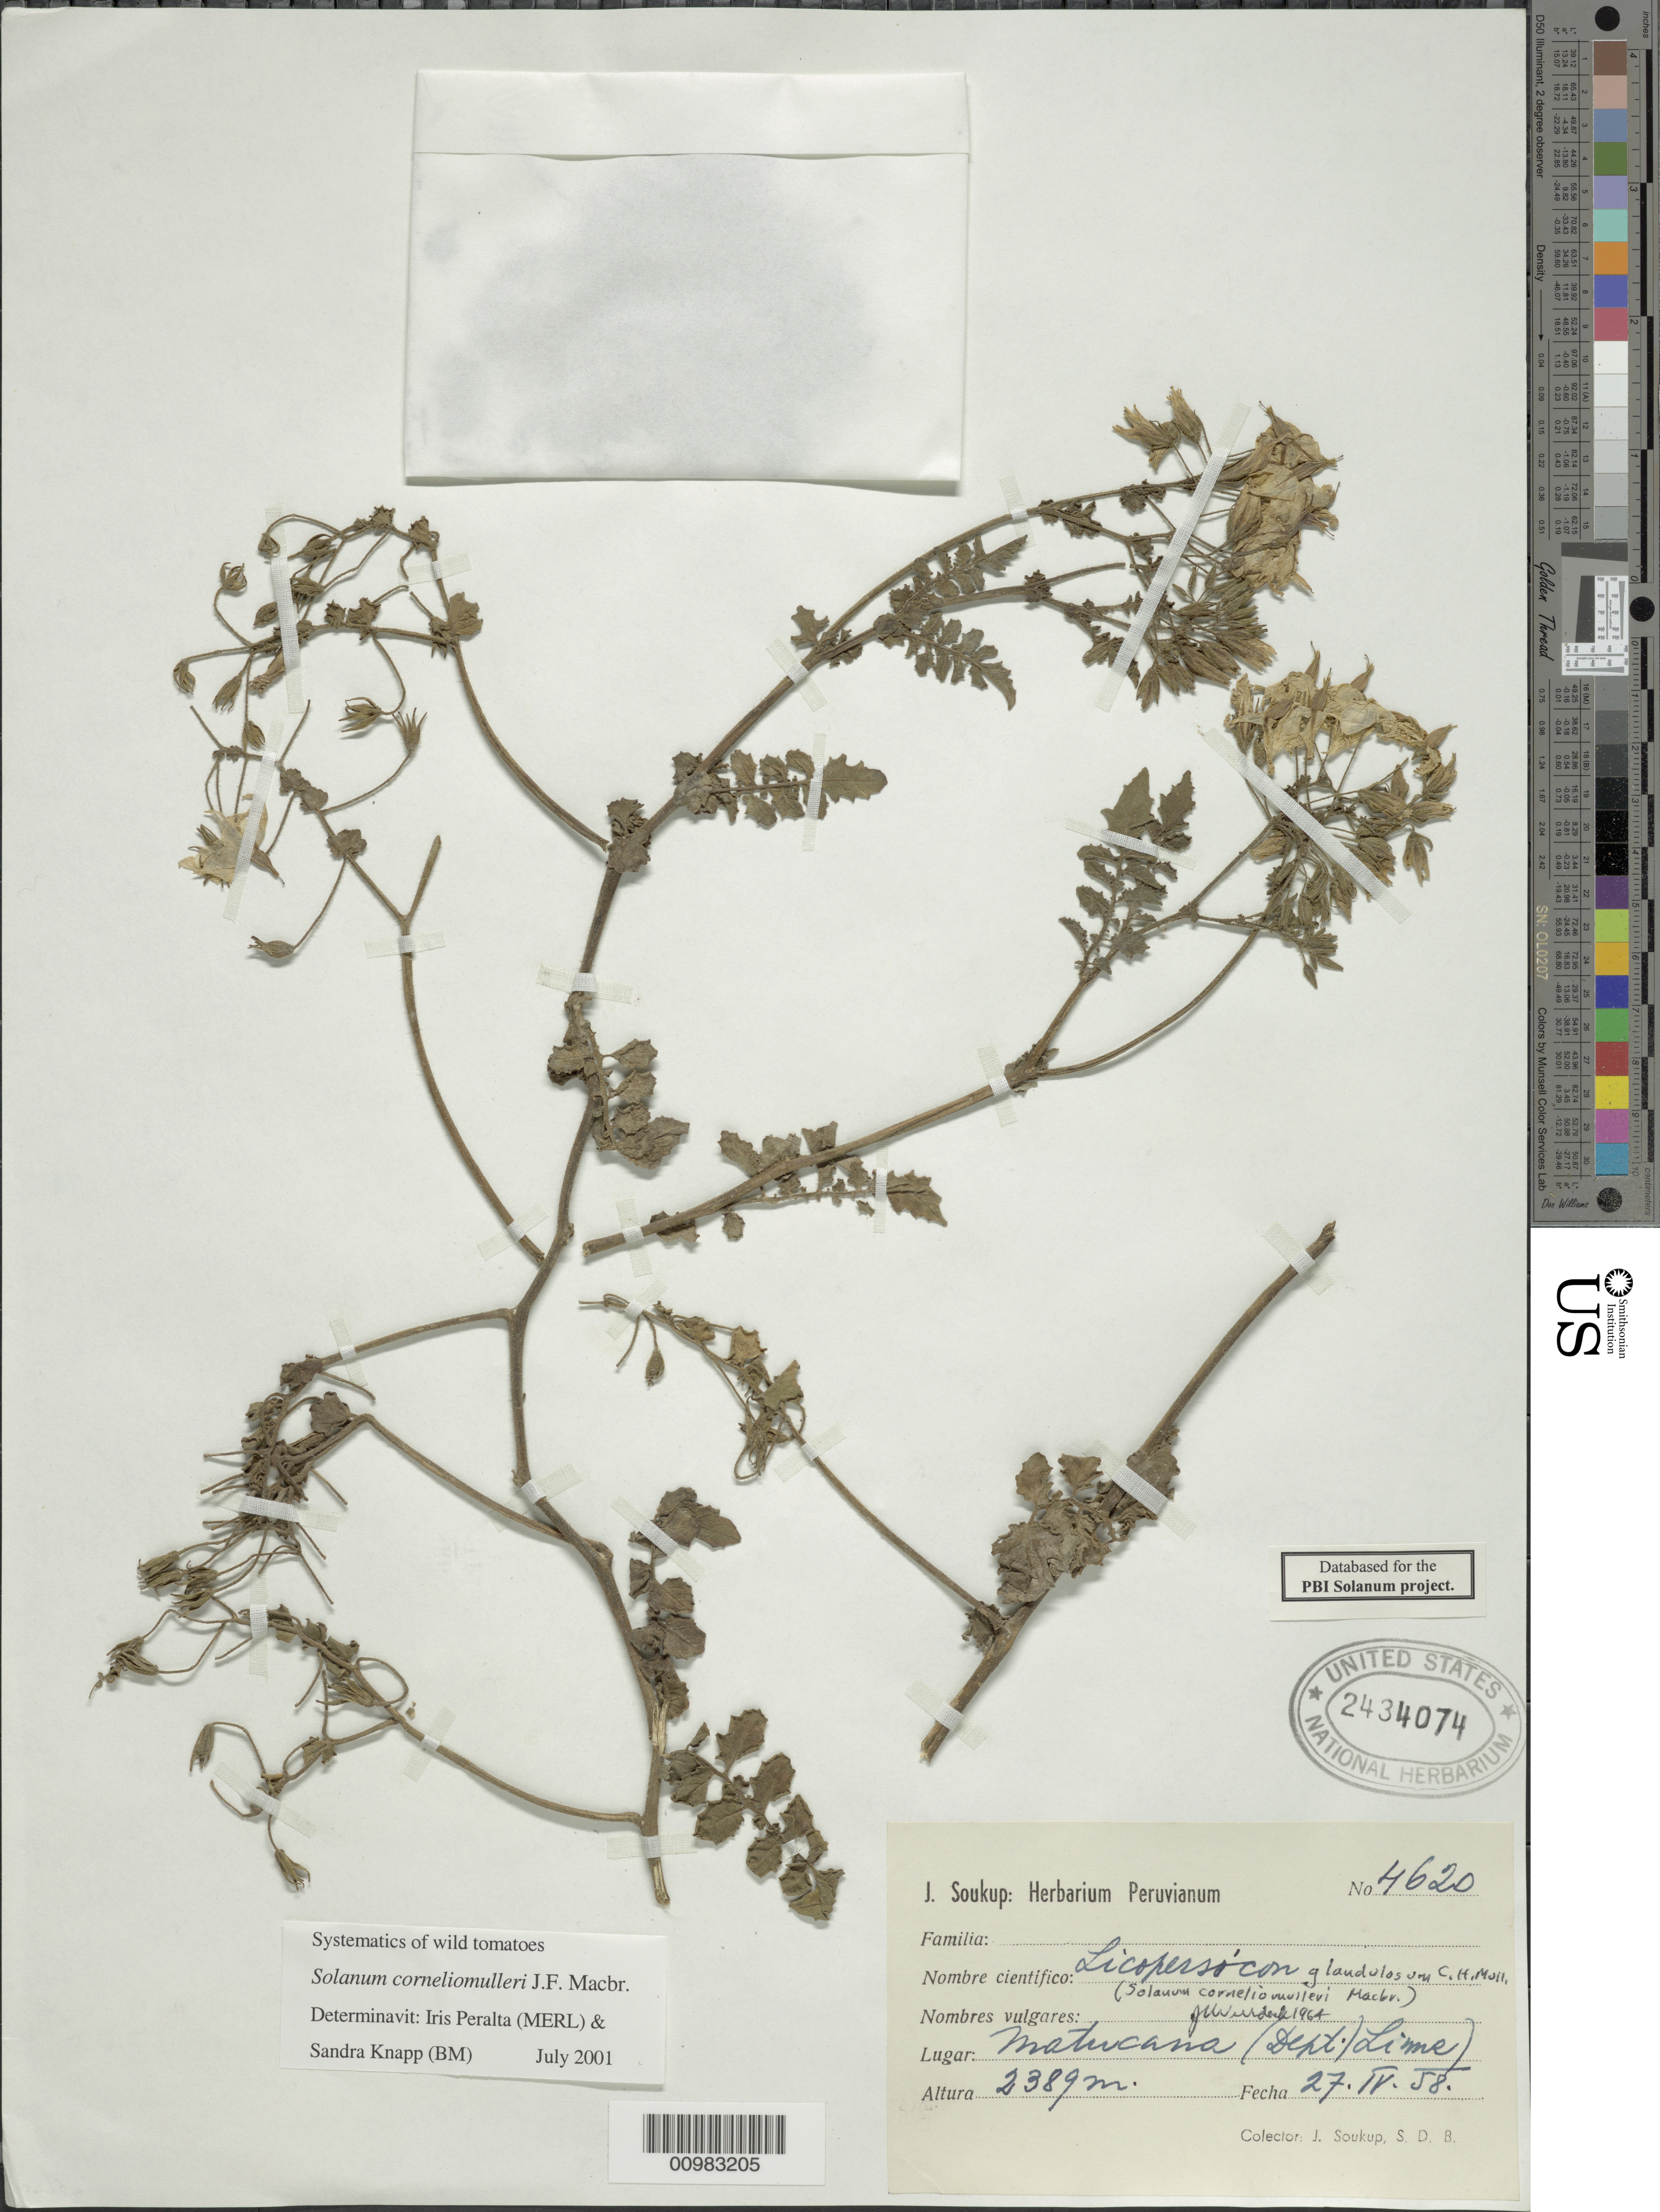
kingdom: Plantae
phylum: Tracheophyta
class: Magnoliopsida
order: Solanales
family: Solanaceae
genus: Solanum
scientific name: Solanum corneliomulleri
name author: J.F. Macbr.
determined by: Peralta, Iris E.; Knapp, S. D.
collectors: J. J. Soukup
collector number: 4620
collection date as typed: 27 Apr 1958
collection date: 1958-04-27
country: Peru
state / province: Lima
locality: Matucana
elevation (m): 2389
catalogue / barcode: US 2434074